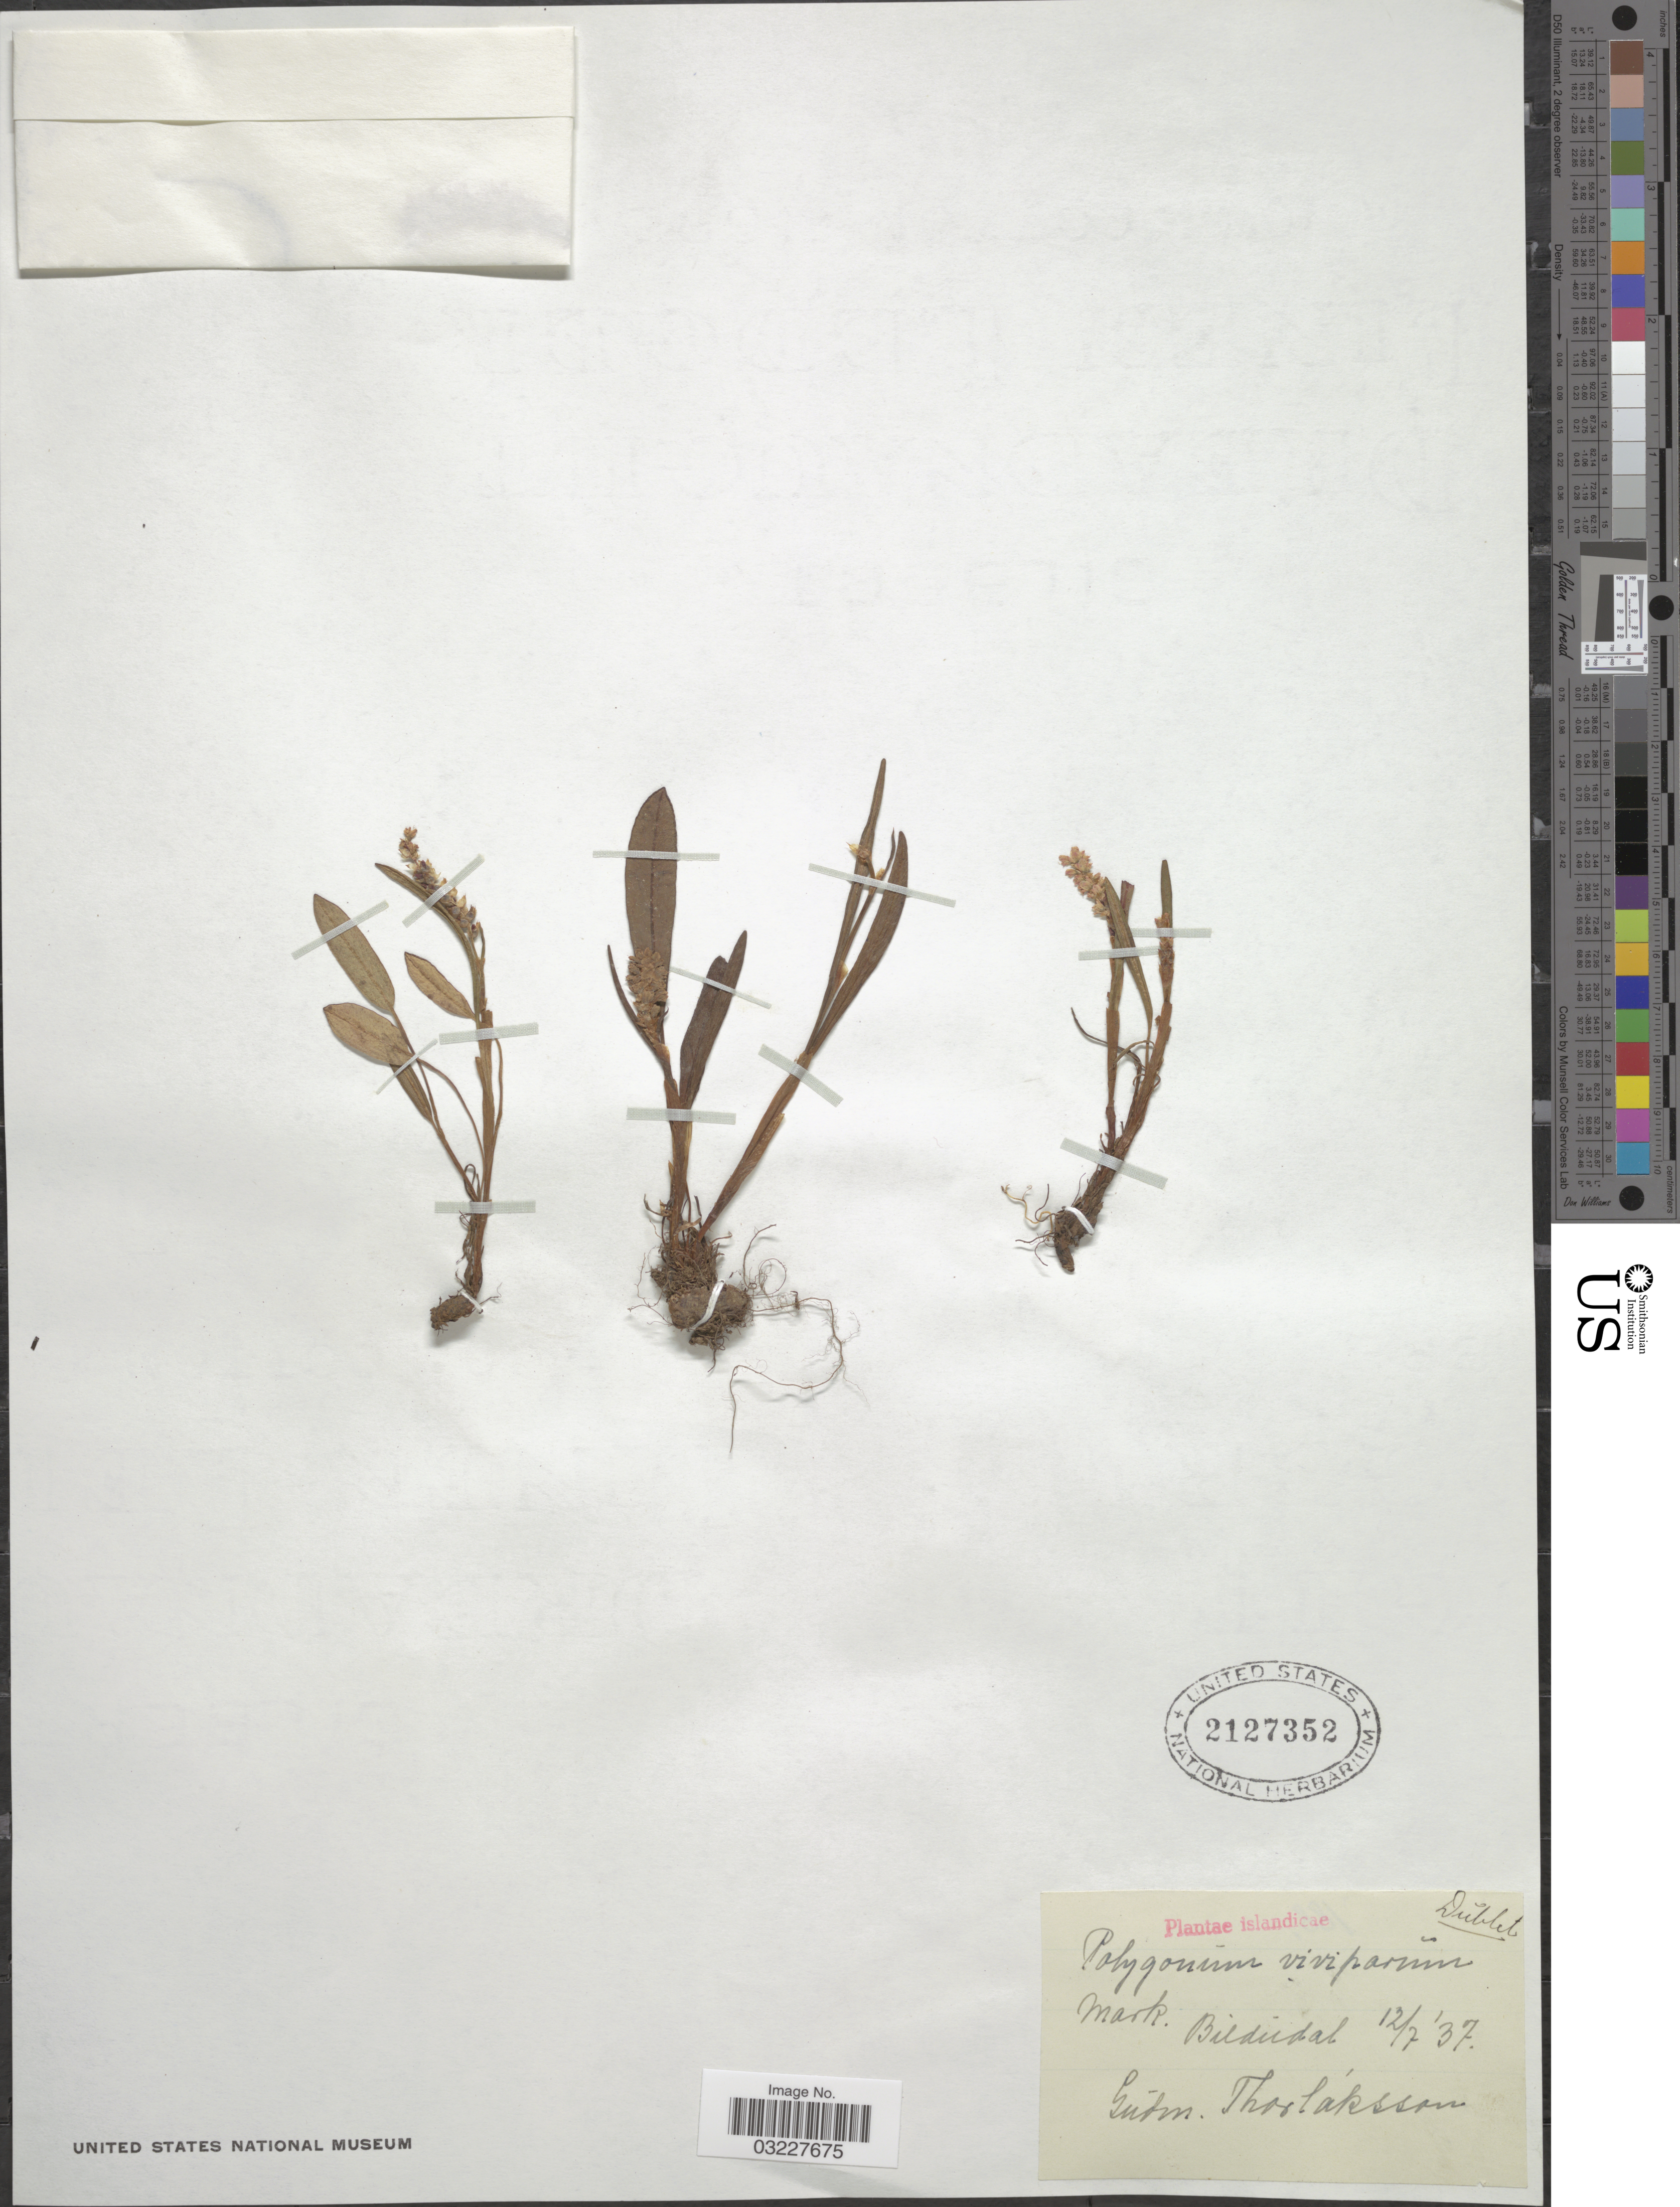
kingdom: Plantae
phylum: Tracheophyta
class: Magnoliopsida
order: Caryophyllales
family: Polygonaceae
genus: Bistorta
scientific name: Bistorta vivipara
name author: (L.) Delarbre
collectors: G. Thorlaksson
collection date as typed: Transcribed d/m/y: 12/7/37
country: Iceland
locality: Islandicae. Bildudal.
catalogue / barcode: US 2127352